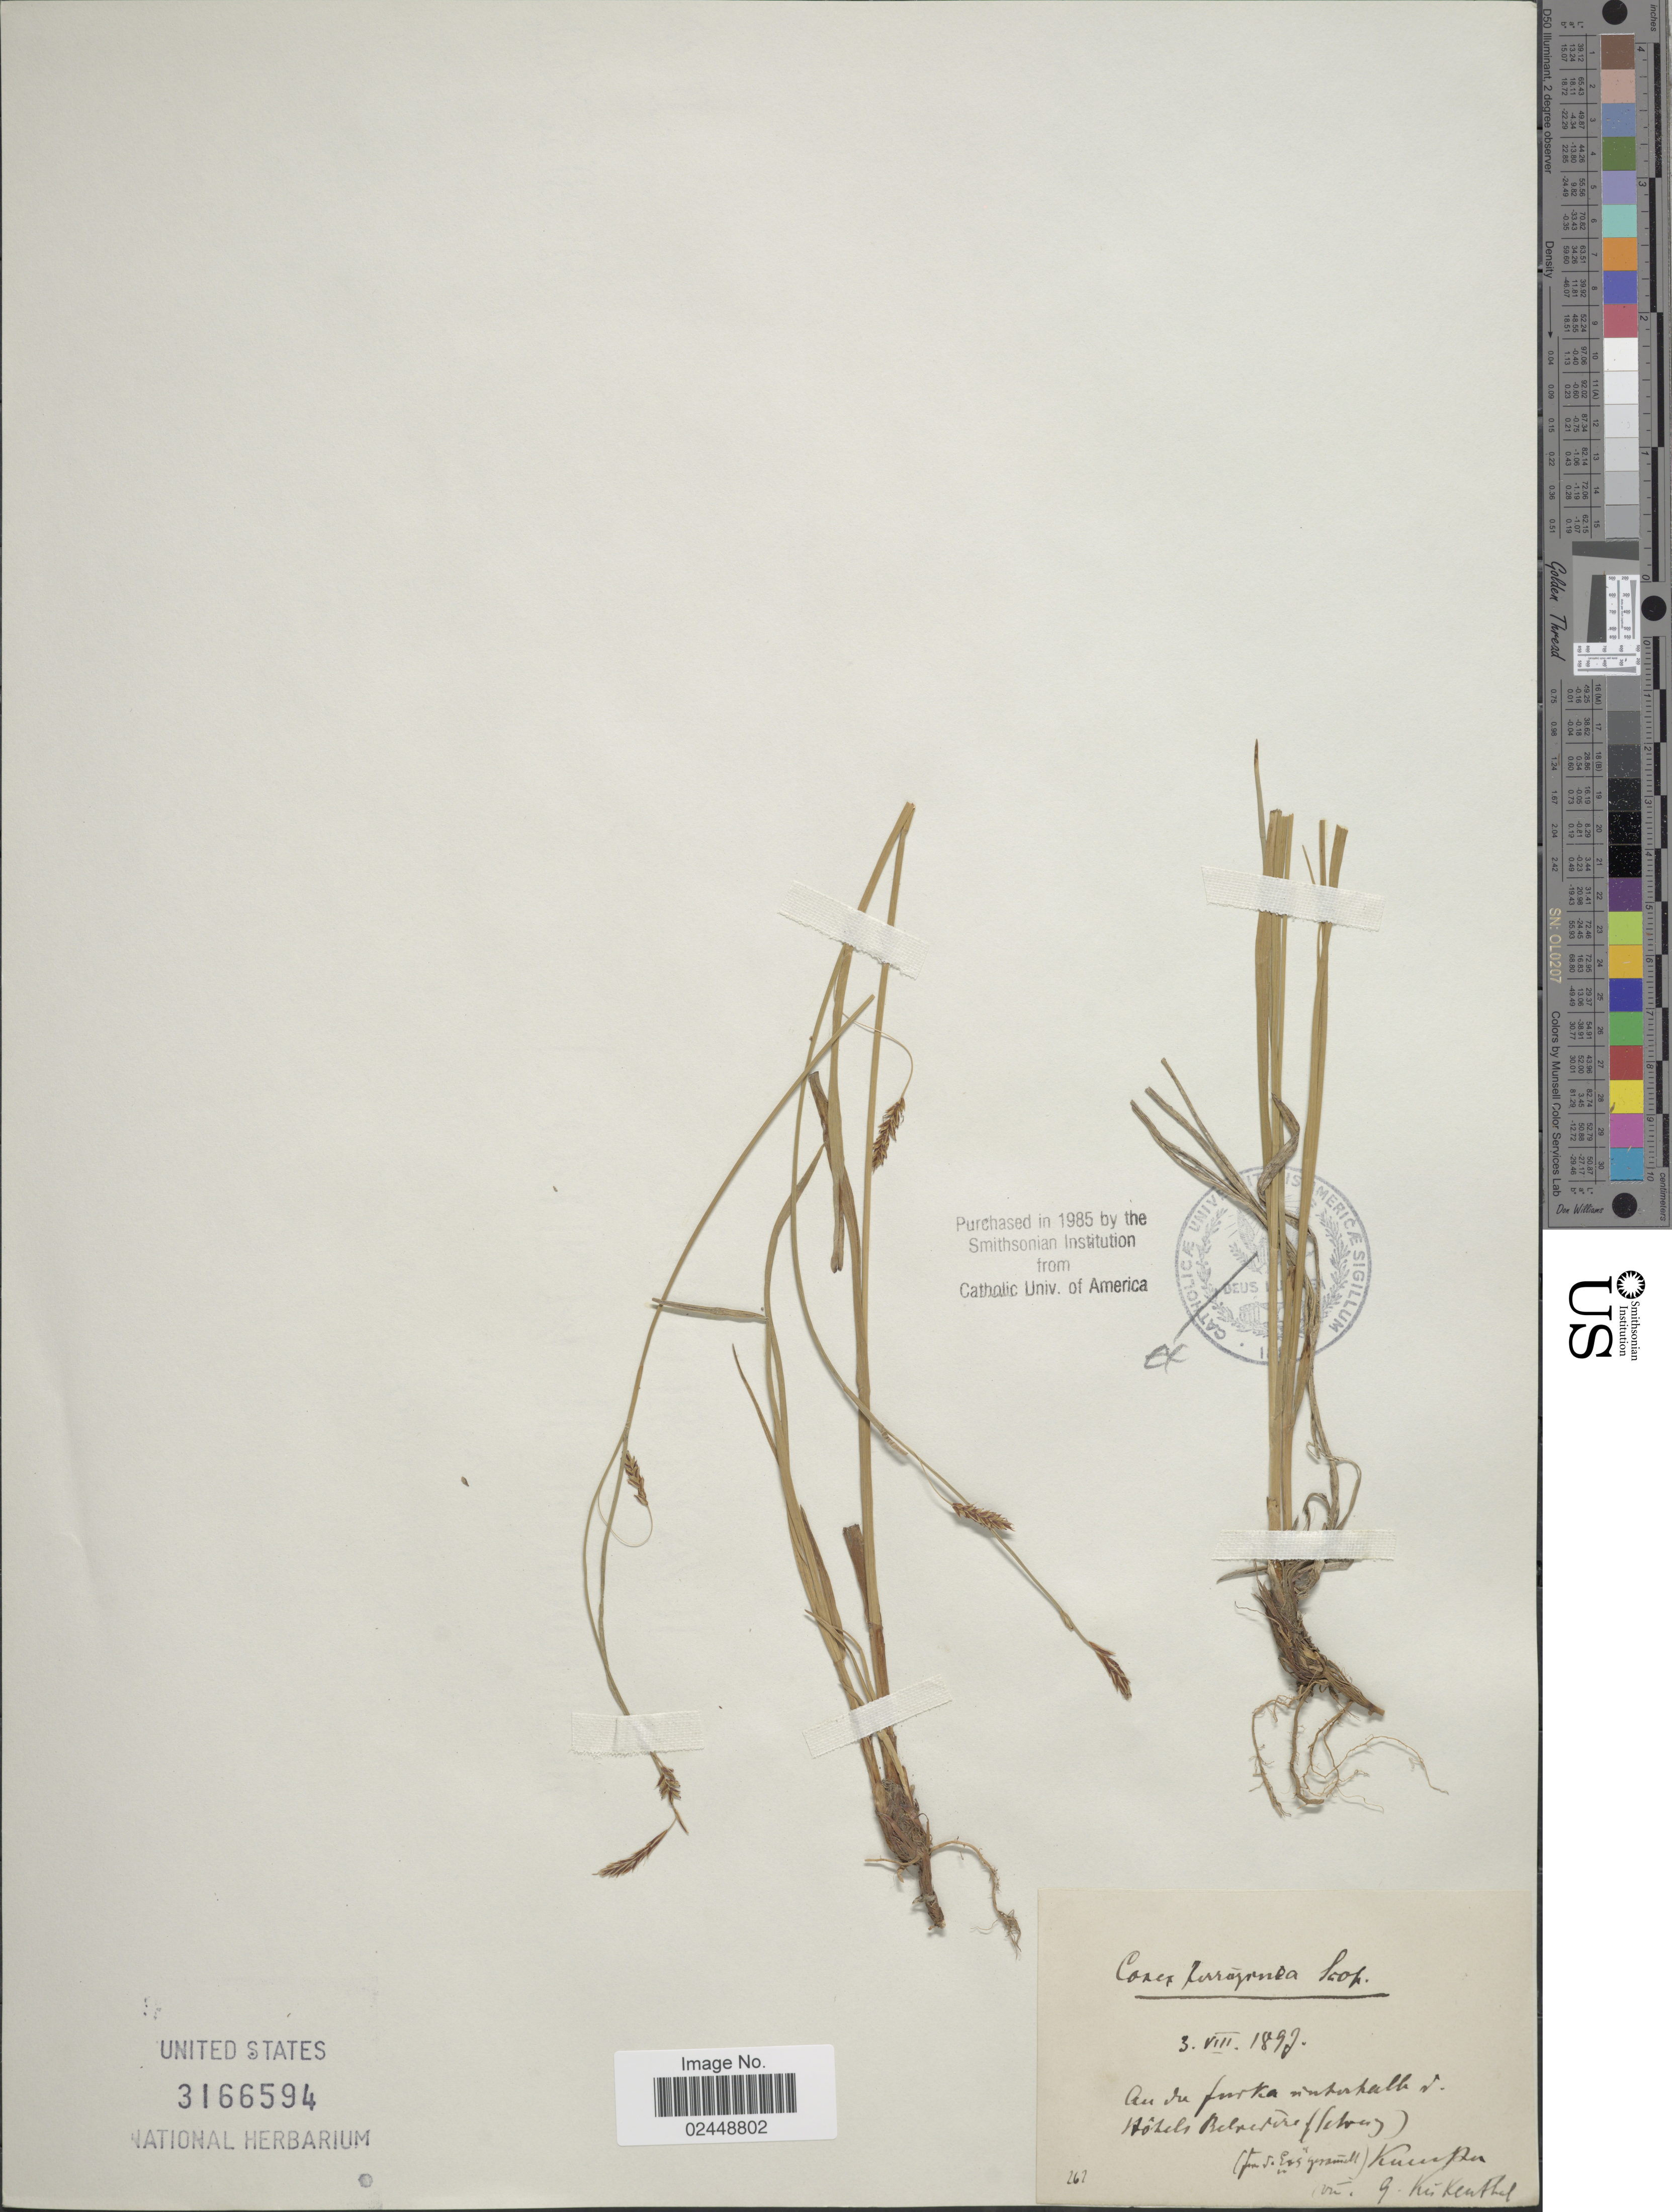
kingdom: Plantae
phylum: Tracheophyta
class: Liliopsida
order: Poales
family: Cyperaceae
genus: Carex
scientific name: Carex ferruginea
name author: Scop.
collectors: G. Kükenthal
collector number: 262*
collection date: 1897-08-03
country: Switzerland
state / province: Valais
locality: Auf der Furka unterhalb Hotels Belvedere (Schweiz).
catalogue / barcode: US 3166594